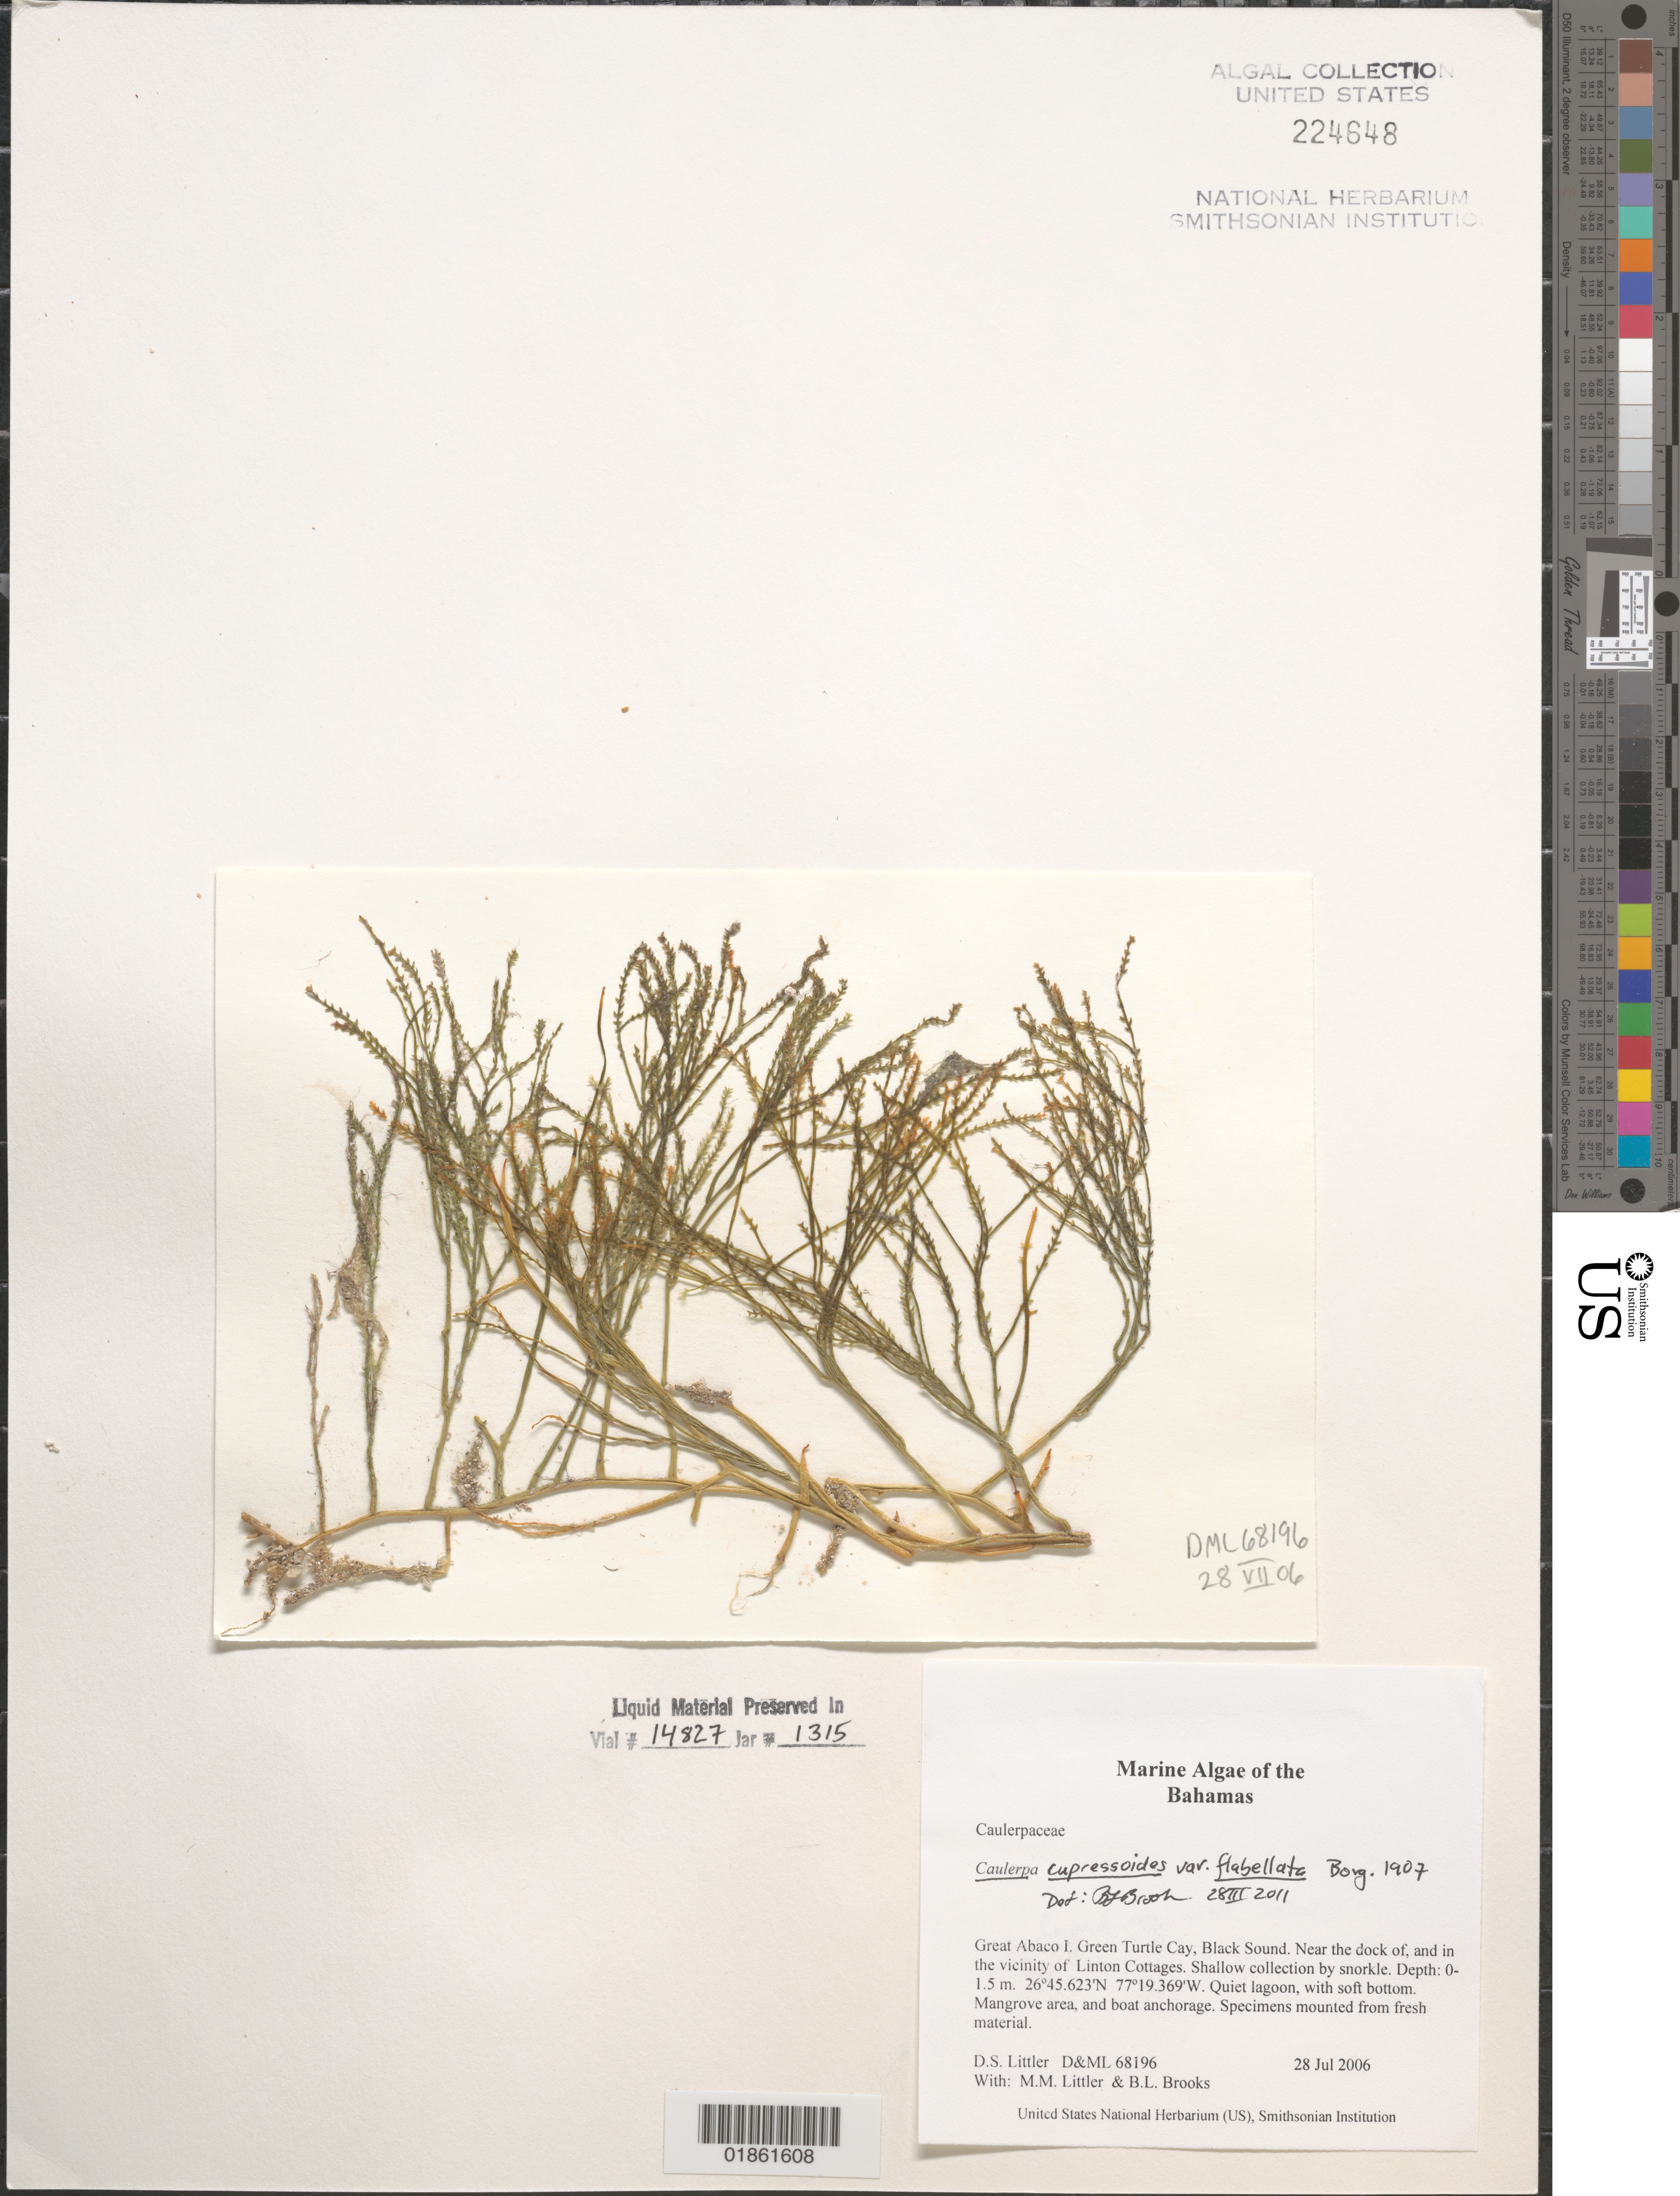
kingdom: Plantae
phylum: Chlorophyta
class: Ulvophyceae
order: Bryopsidales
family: Caulerpaceae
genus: Caulerpa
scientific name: Caulerpa cupressoides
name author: (Vahl) C. Agardh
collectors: M. M. Littler, D. S. Littler & B. Brooks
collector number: D&ML 68196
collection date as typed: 28 Jul 2006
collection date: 2006-07-28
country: Bahamas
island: Green Turtle Cay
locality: Black Sound around the dock off Linton Cottages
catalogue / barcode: US 224648